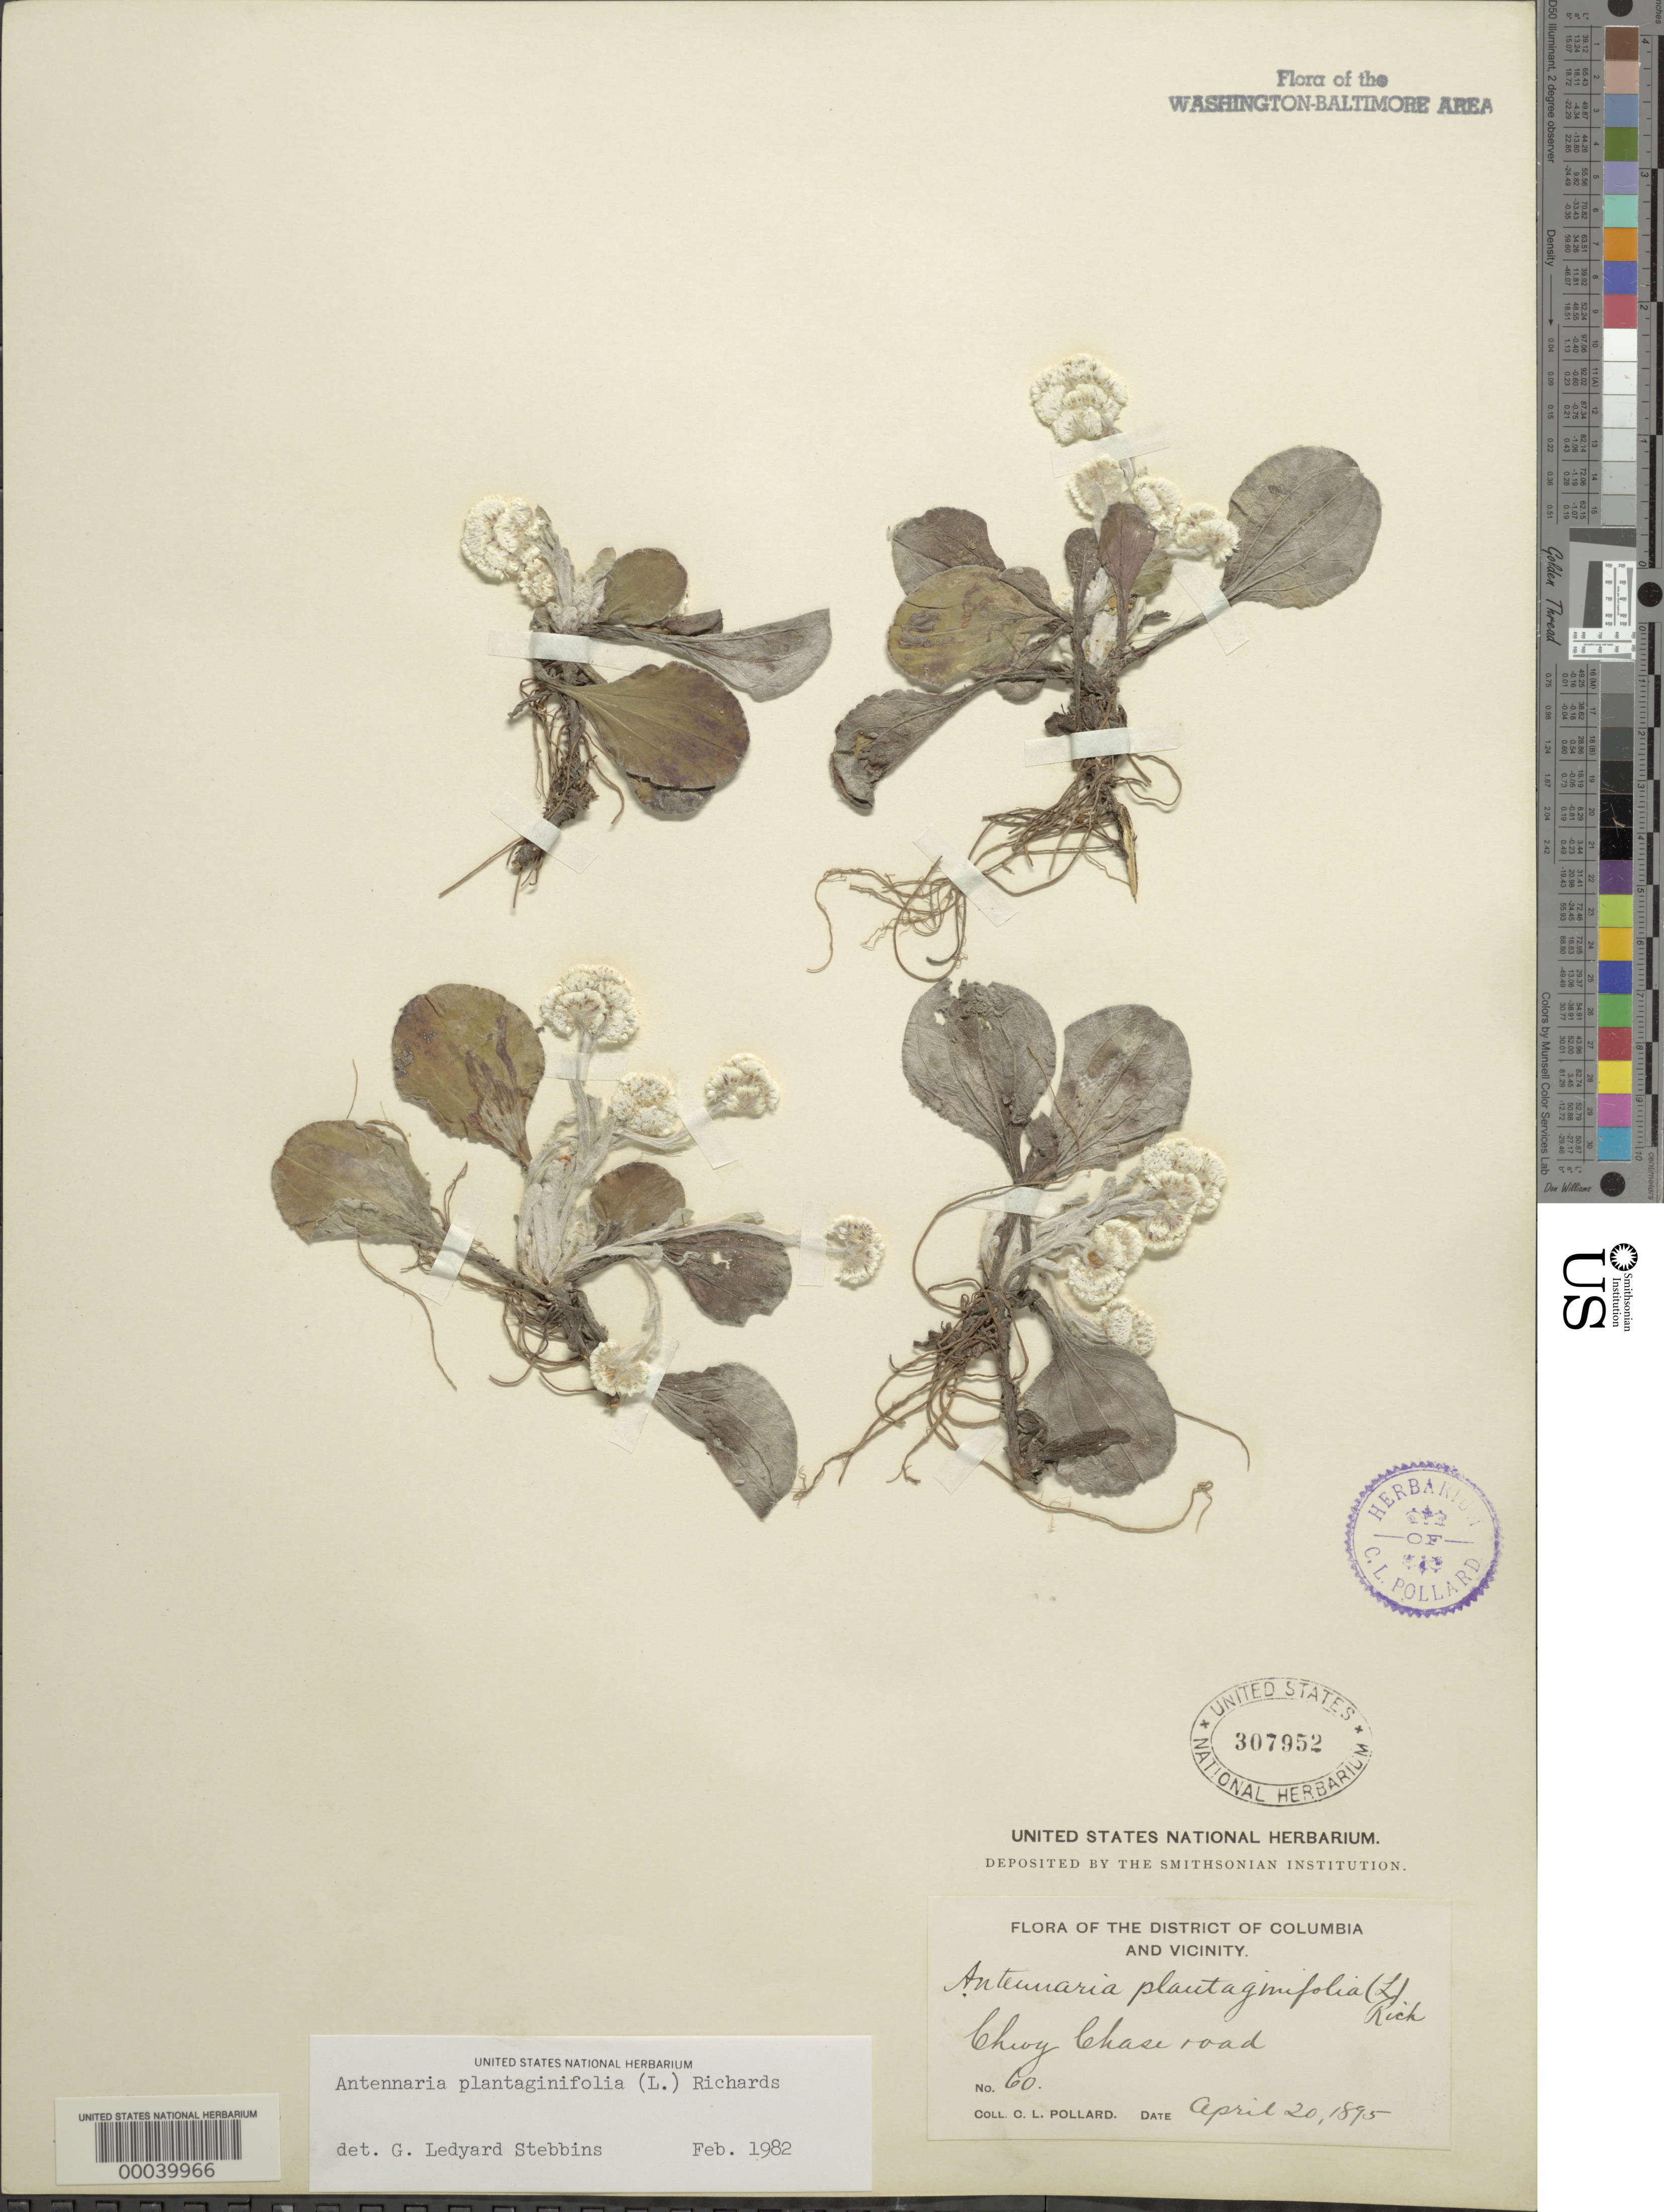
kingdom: Plantae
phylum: Tracheophyta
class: Magnoliopsida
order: Asterales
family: Asteraceae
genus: Antennaria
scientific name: Antennaria plantaginifolia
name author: (L.) Richardson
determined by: Stebbins, G. L.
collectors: C. L. Pollard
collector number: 60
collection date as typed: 20 Apr 1895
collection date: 1895-04-20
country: United States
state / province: District of Columbia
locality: Chevy Chase Road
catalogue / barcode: US 307952